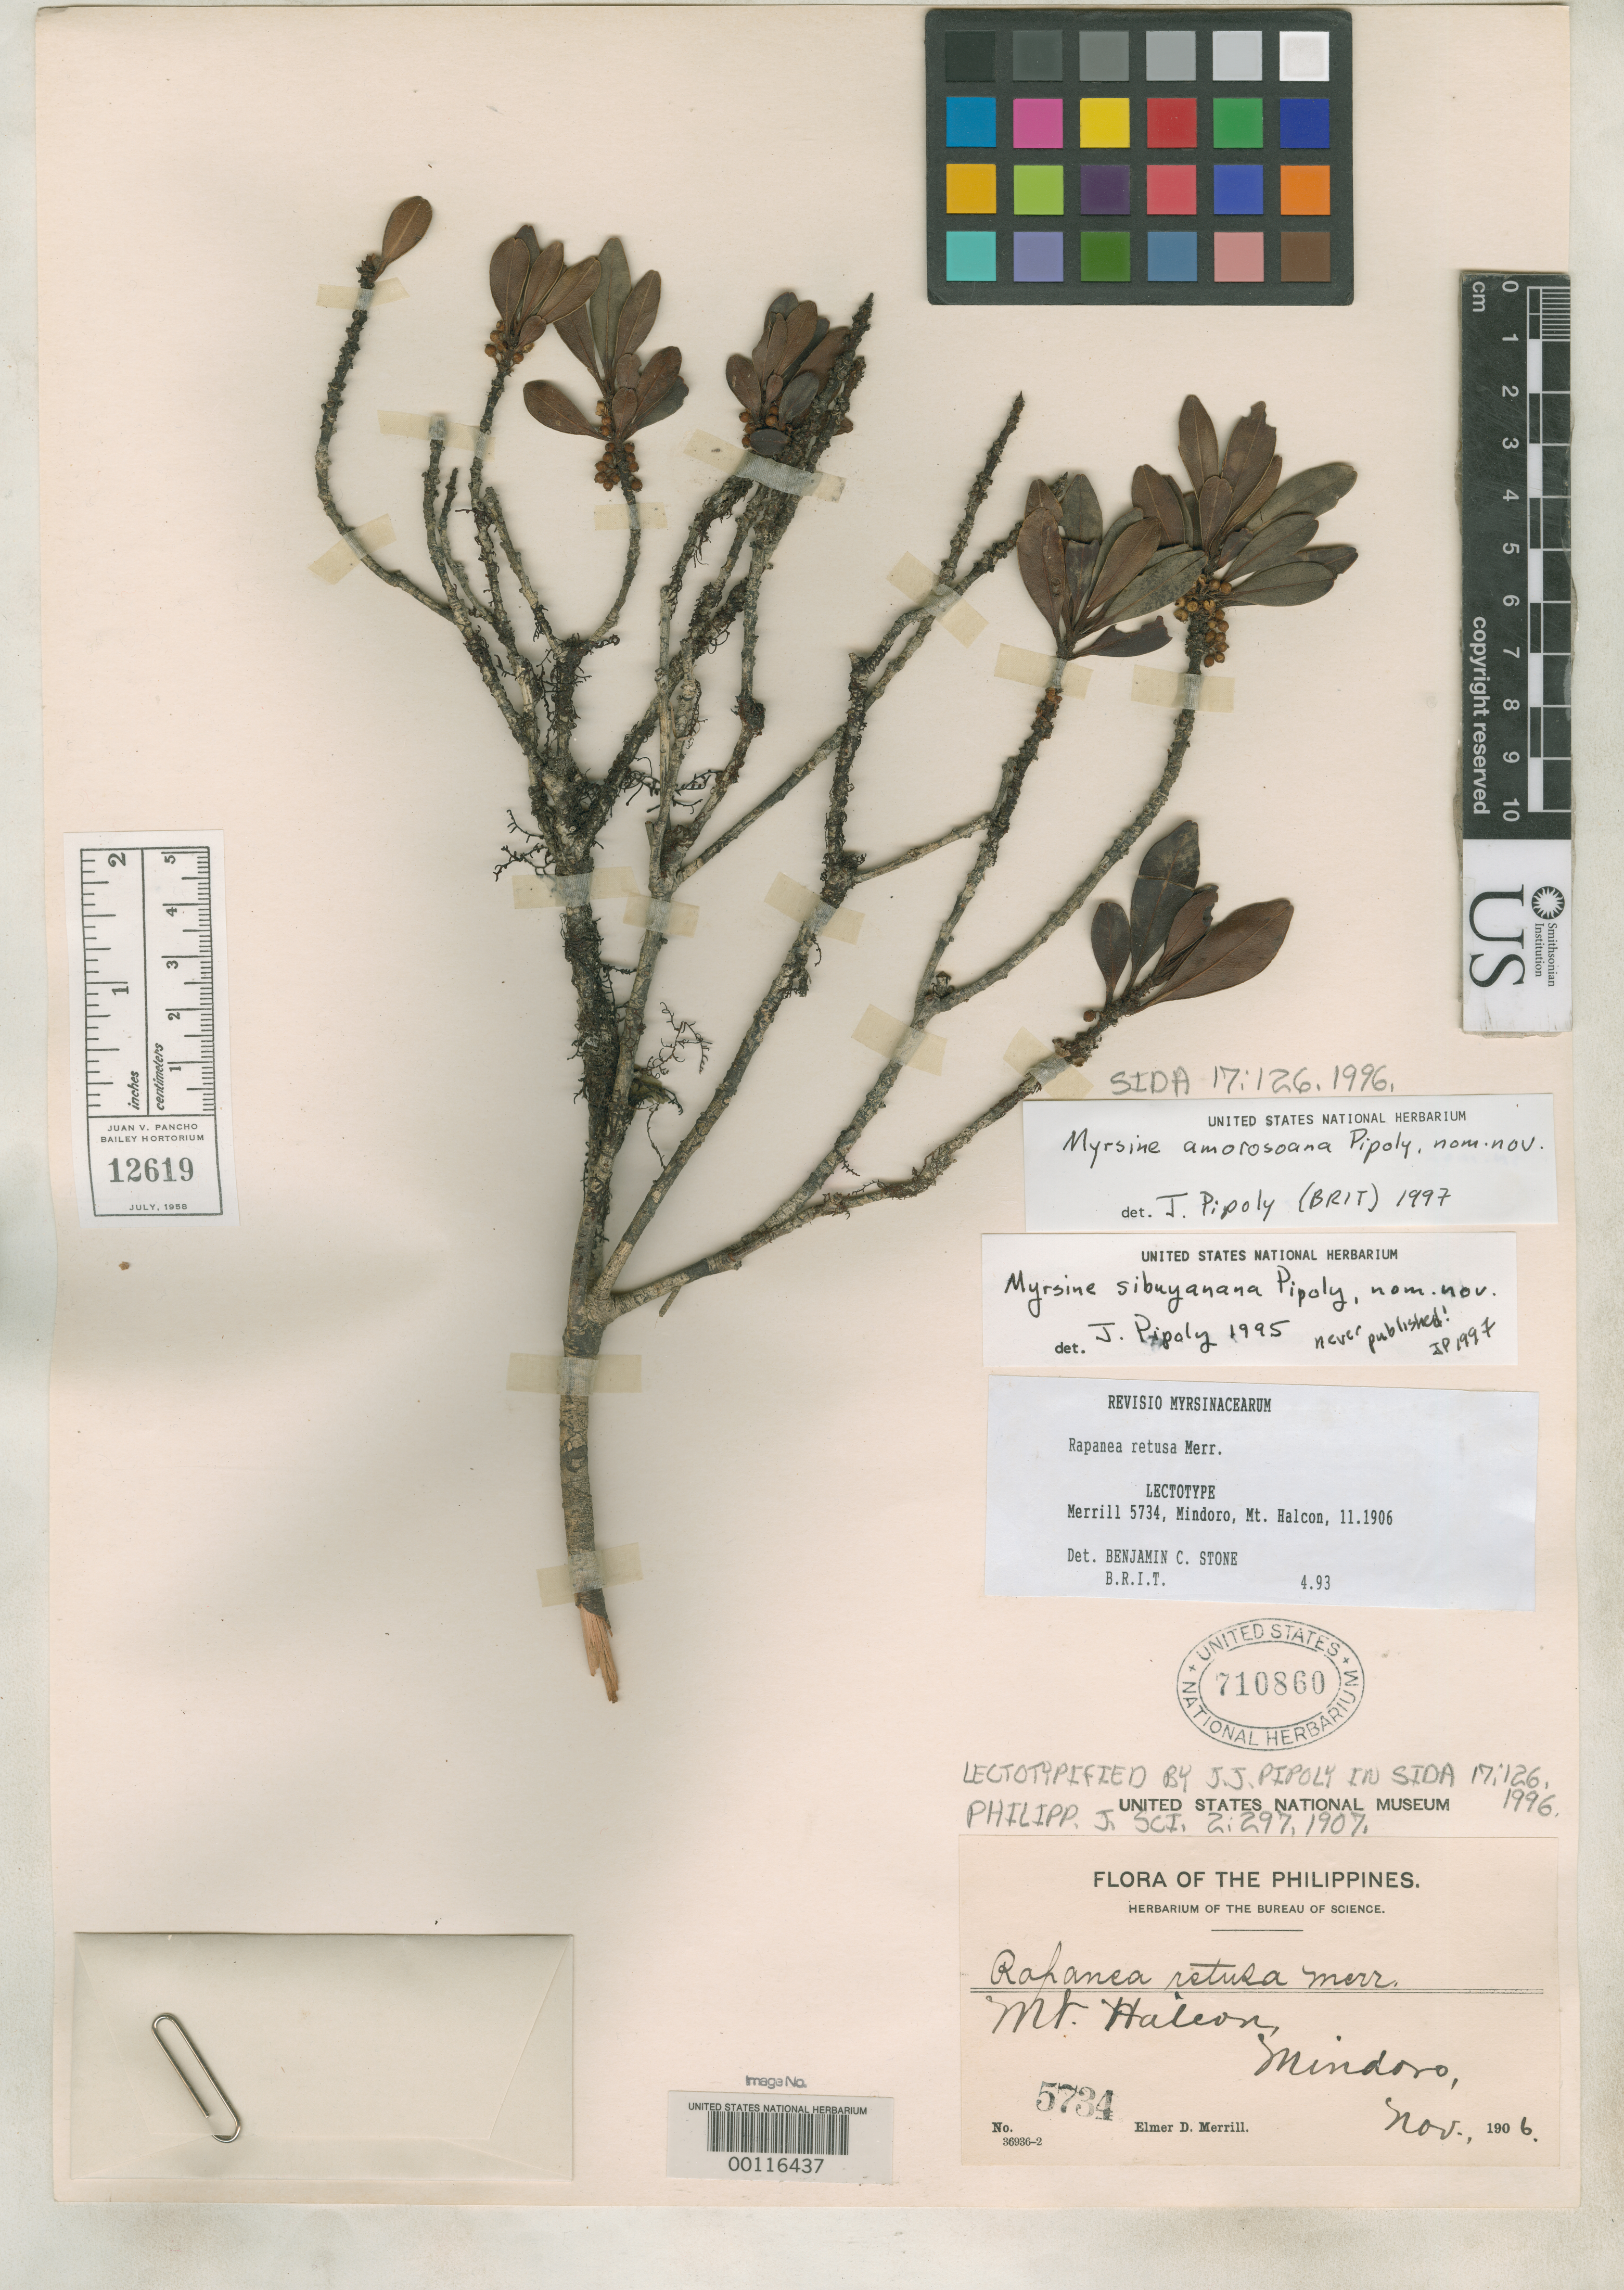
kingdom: Plantae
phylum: Tracheophyta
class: Magnoliopsida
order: Ericales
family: Primulaceae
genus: Myrsine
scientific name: Myrsine amorosoana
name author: Pipoly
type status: Lectotype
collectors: E. D. Merrill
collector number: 5734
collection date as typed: Nov 1906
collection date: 1906-11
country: Philippines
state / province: Mimaropa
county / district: Mindoro Oriental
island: Mindoro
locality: Mt. Halcon, Mindoro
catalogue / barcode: US 710860